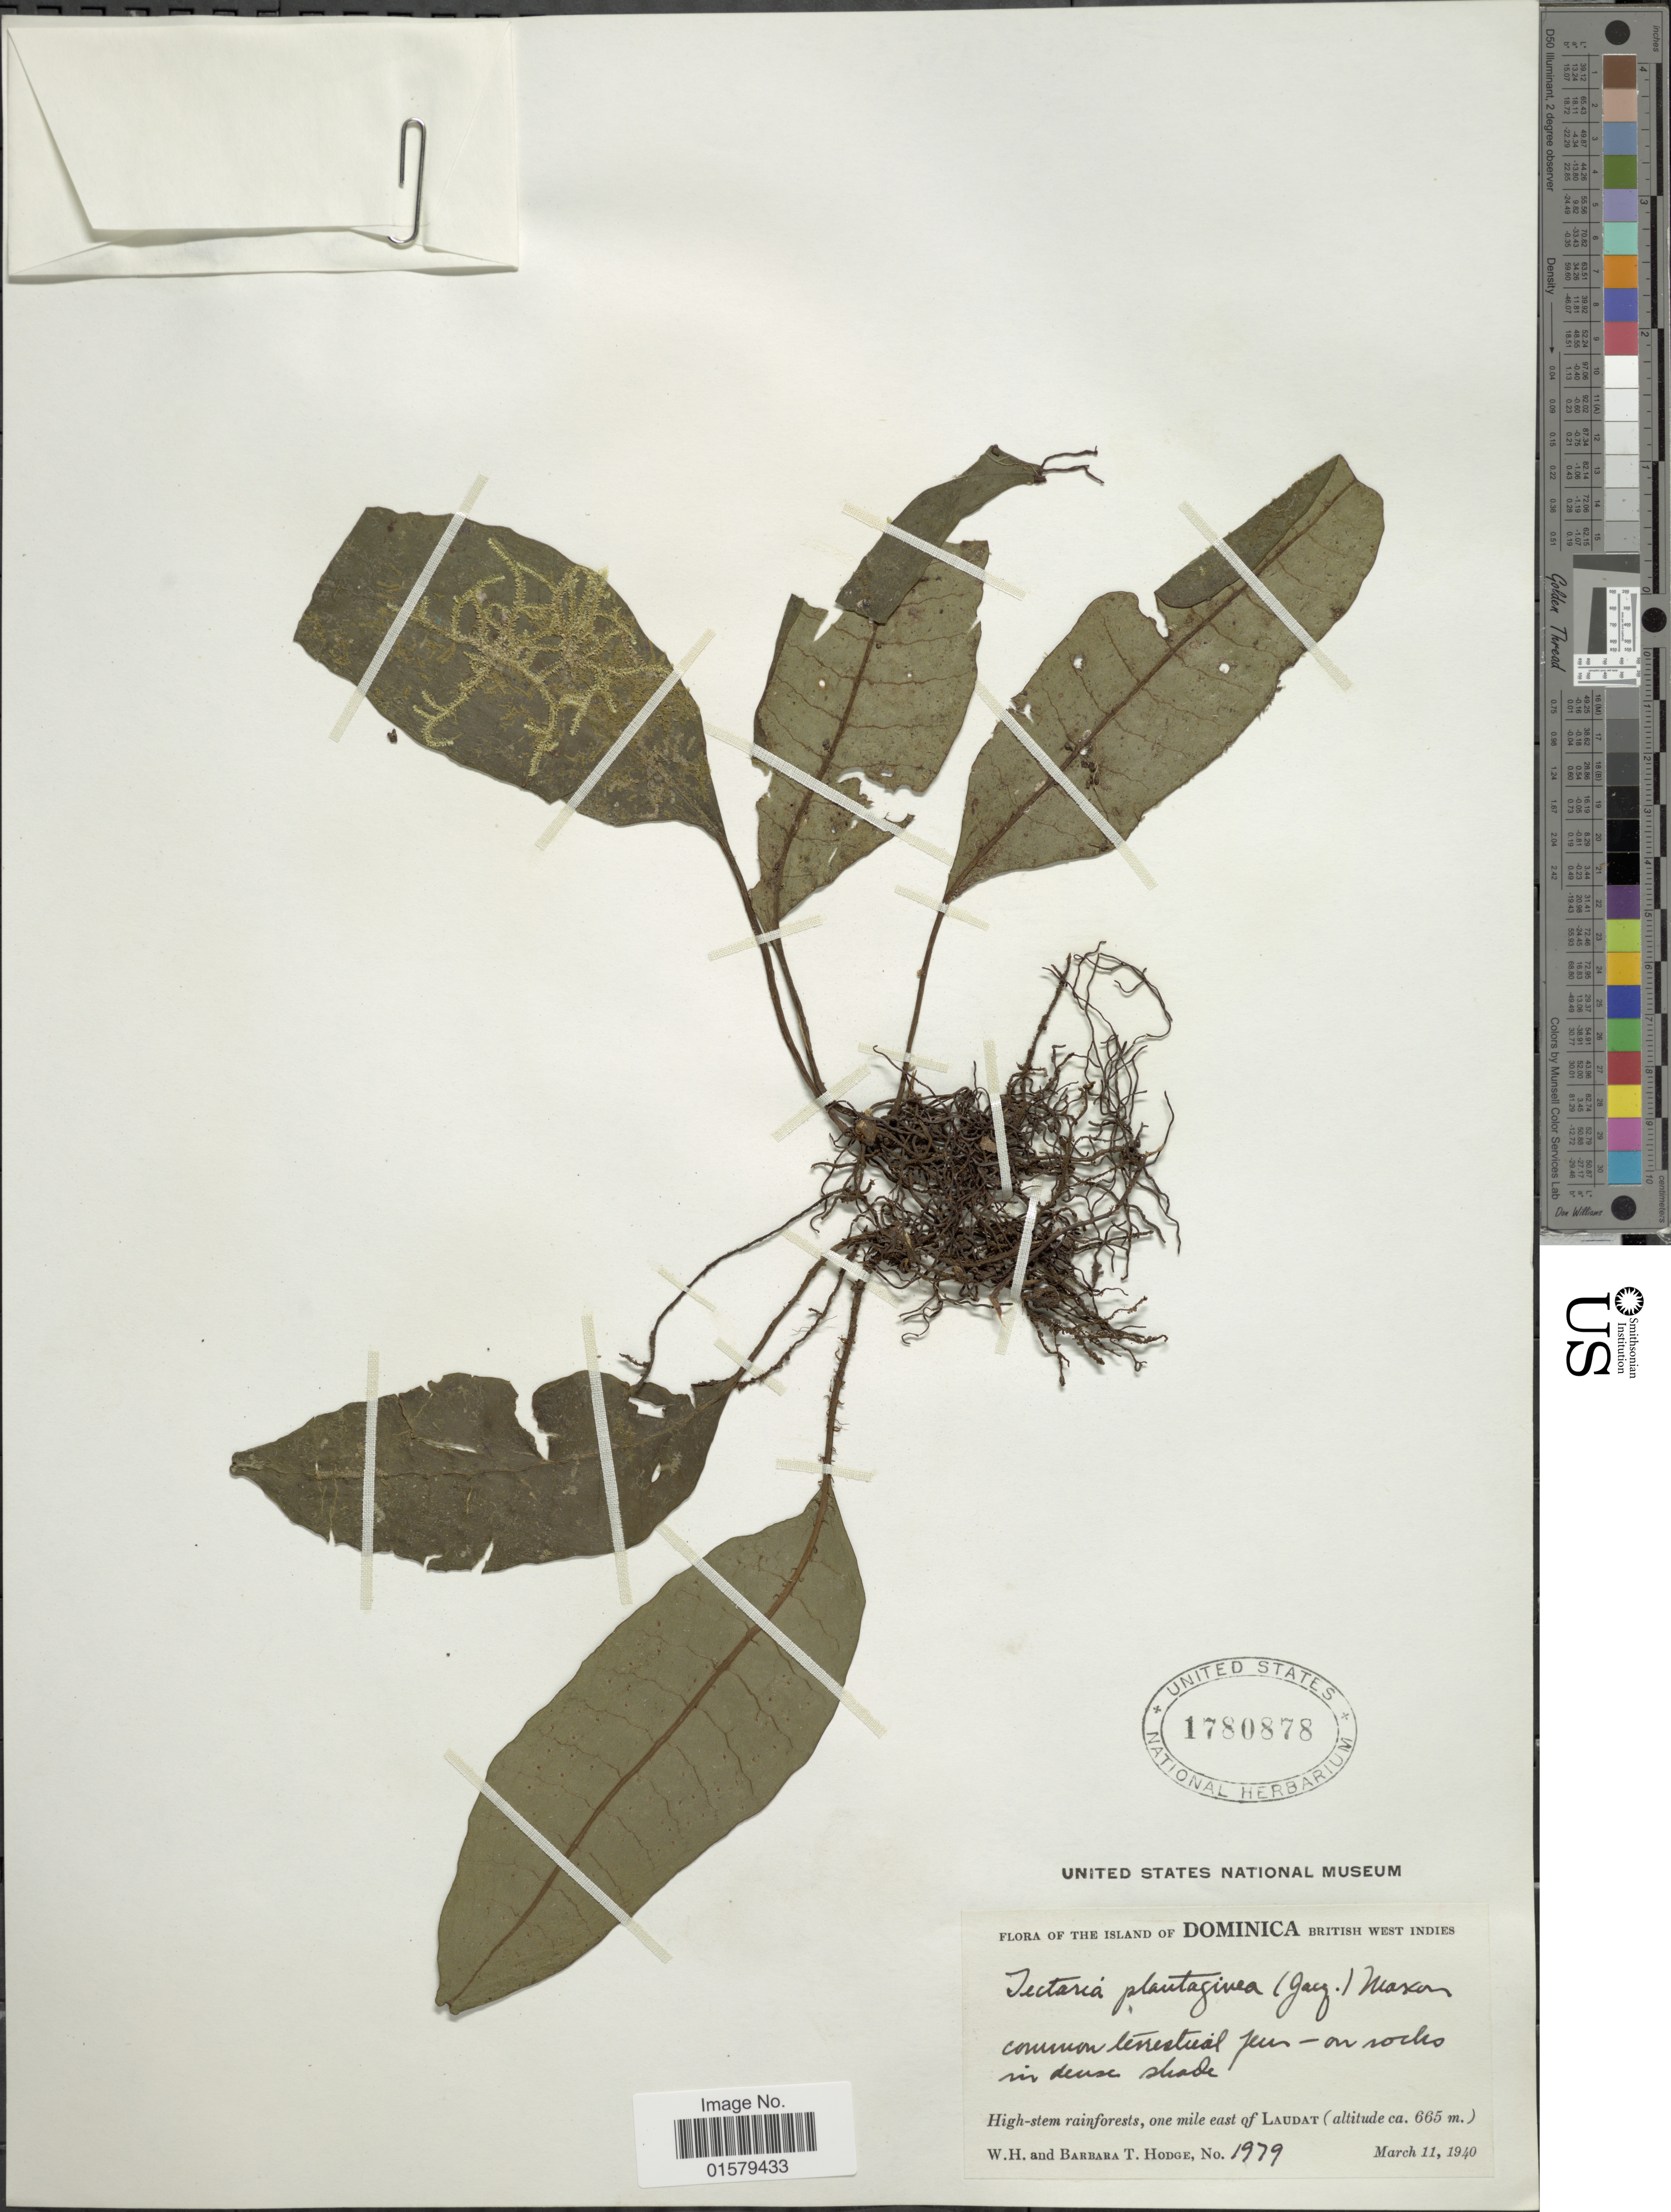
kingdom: Plantae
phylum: Tracheophyta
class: Polypodiopsida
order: Polypodiales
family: Tectariaceae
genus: Tectaria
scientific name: Tectaria plantaginea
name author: (Jacq.) Maxon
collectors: W. Hodge & B. Hodge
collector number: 1979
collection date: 1940-03-11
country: Dominica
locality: High - stem rainforest, on mile east of Laudat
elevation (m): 665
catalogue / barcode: US 1780878